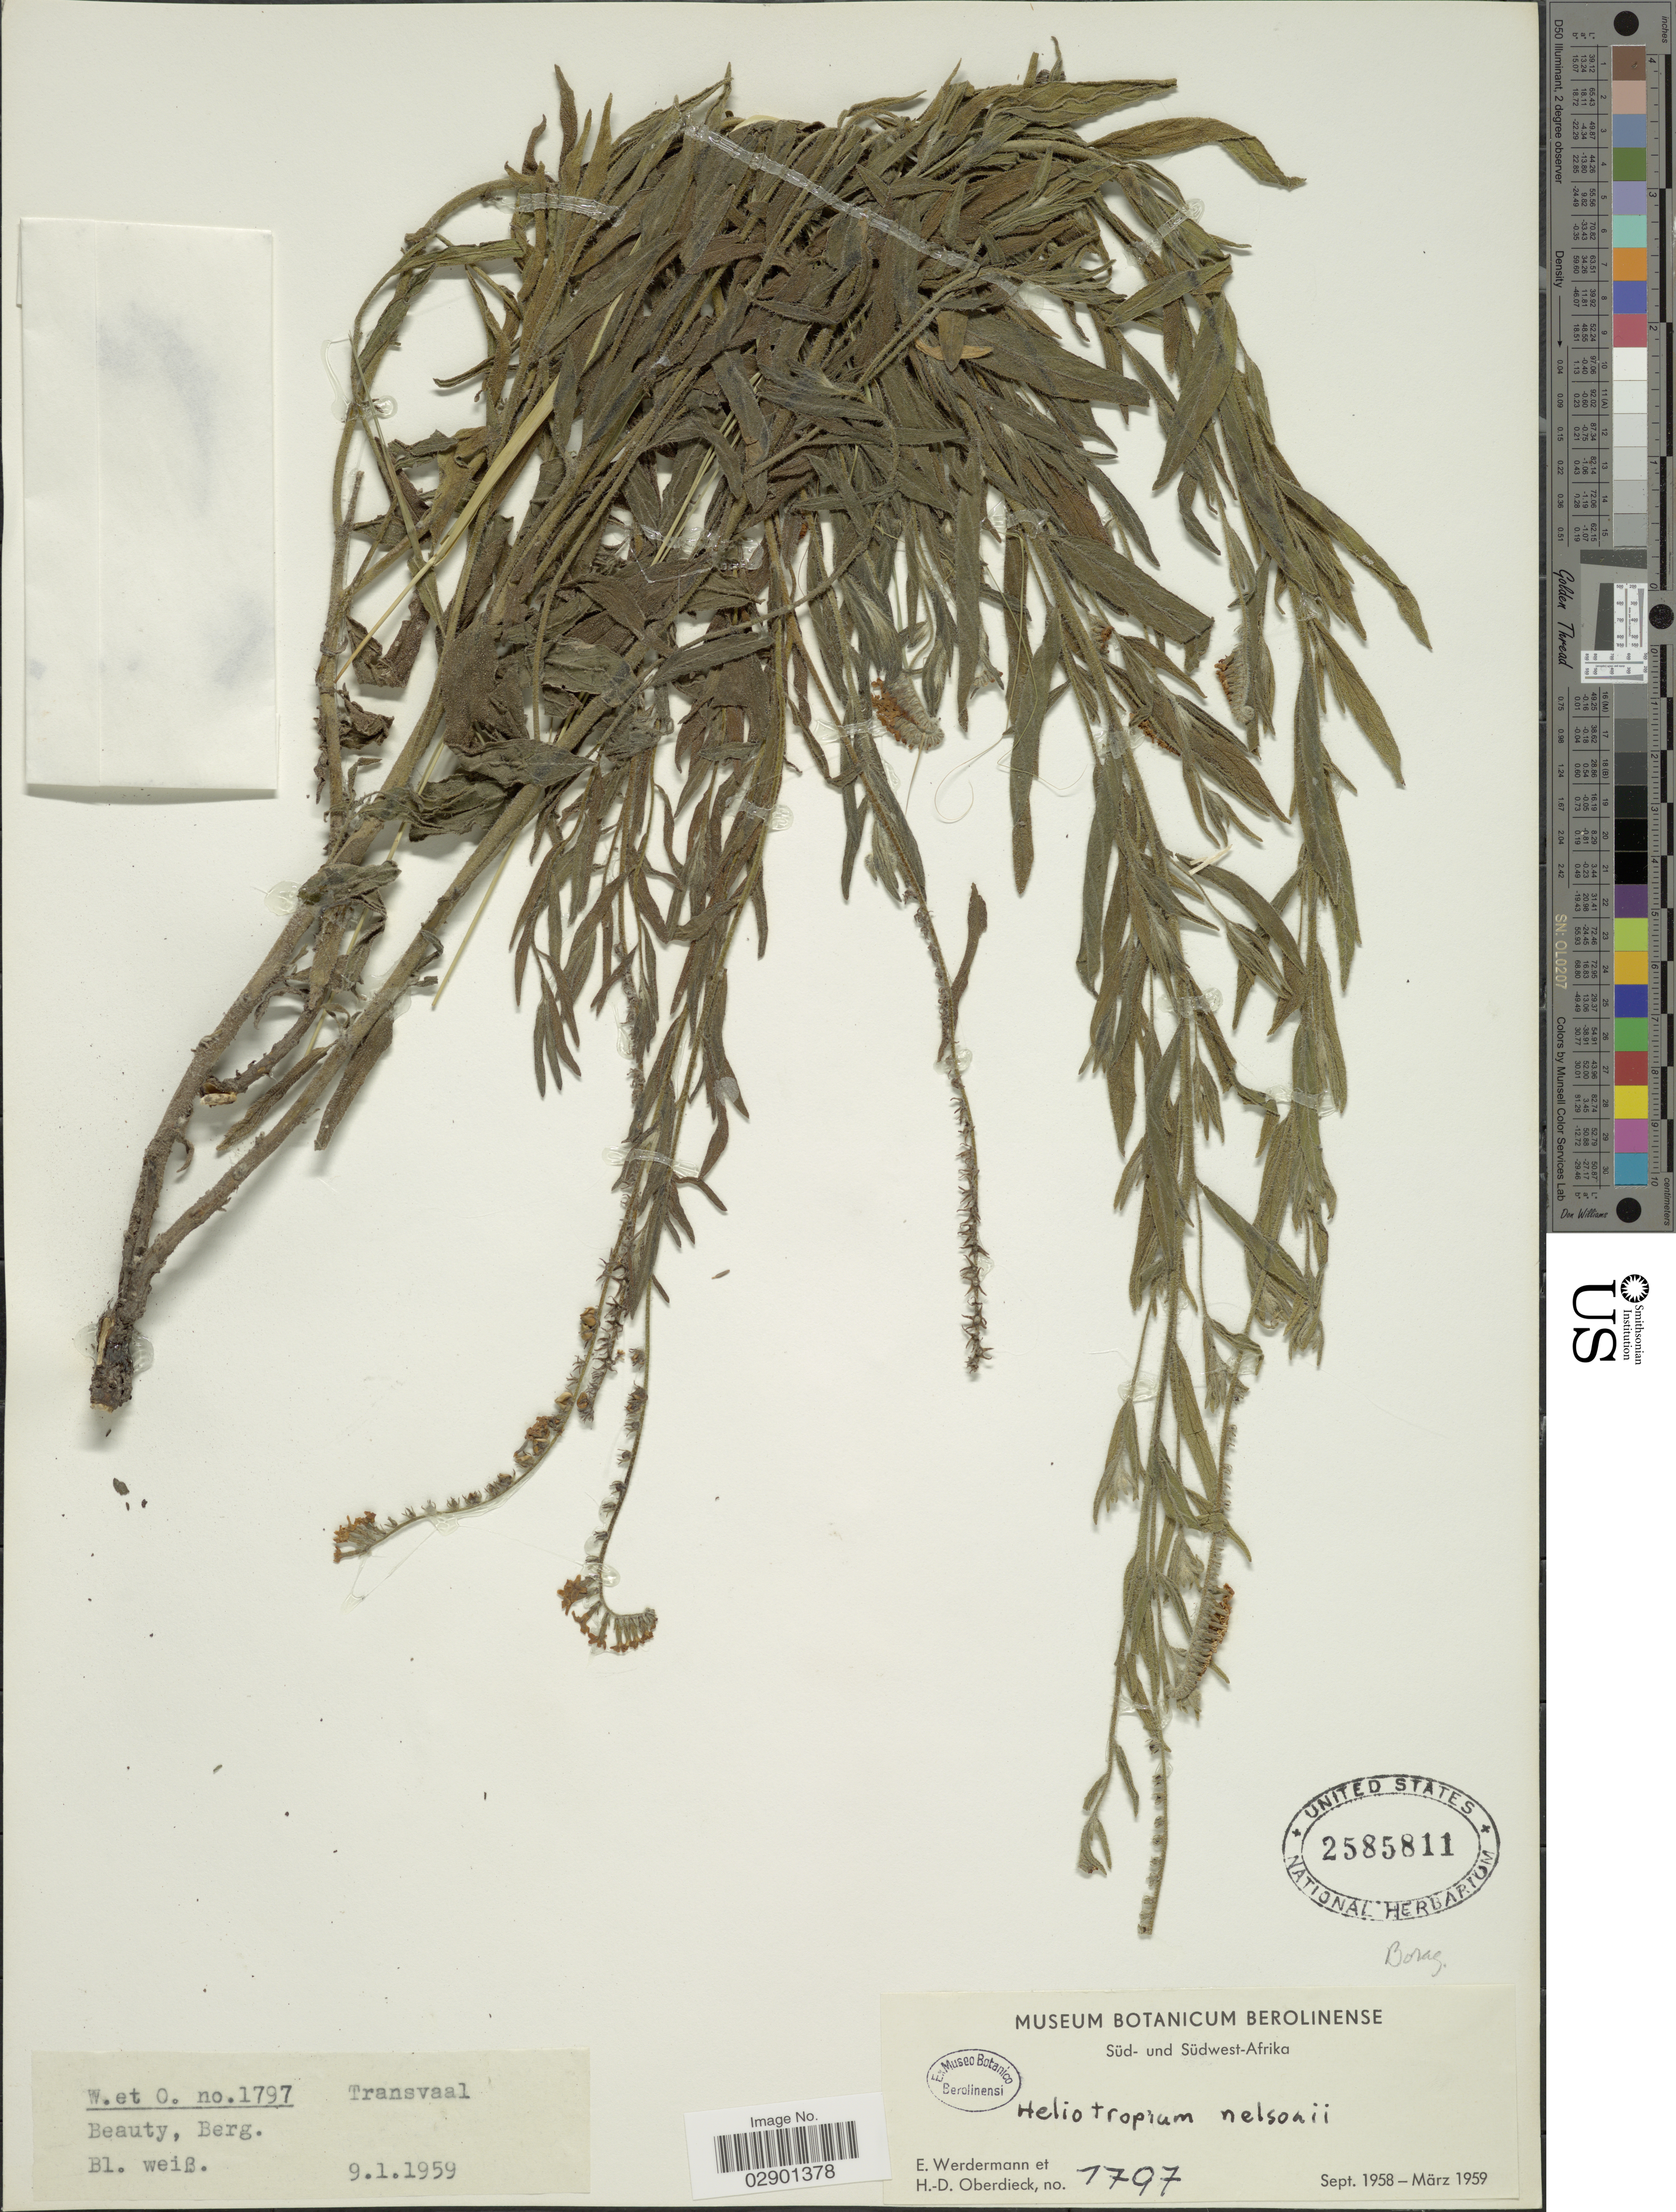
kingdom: Plantae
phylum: Tracheophyta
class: Magnoliopsida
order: Boraginales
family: Heliotropiaceae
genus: Heliotropium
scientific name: Heliotropium nelsonii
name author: C.H. Wright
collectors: E. Werdermann & H. Oberdieck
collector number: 1797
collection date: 1959-01-09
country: South Africa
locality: Transvaal. SüdAfrika.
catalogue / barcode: US 2585811